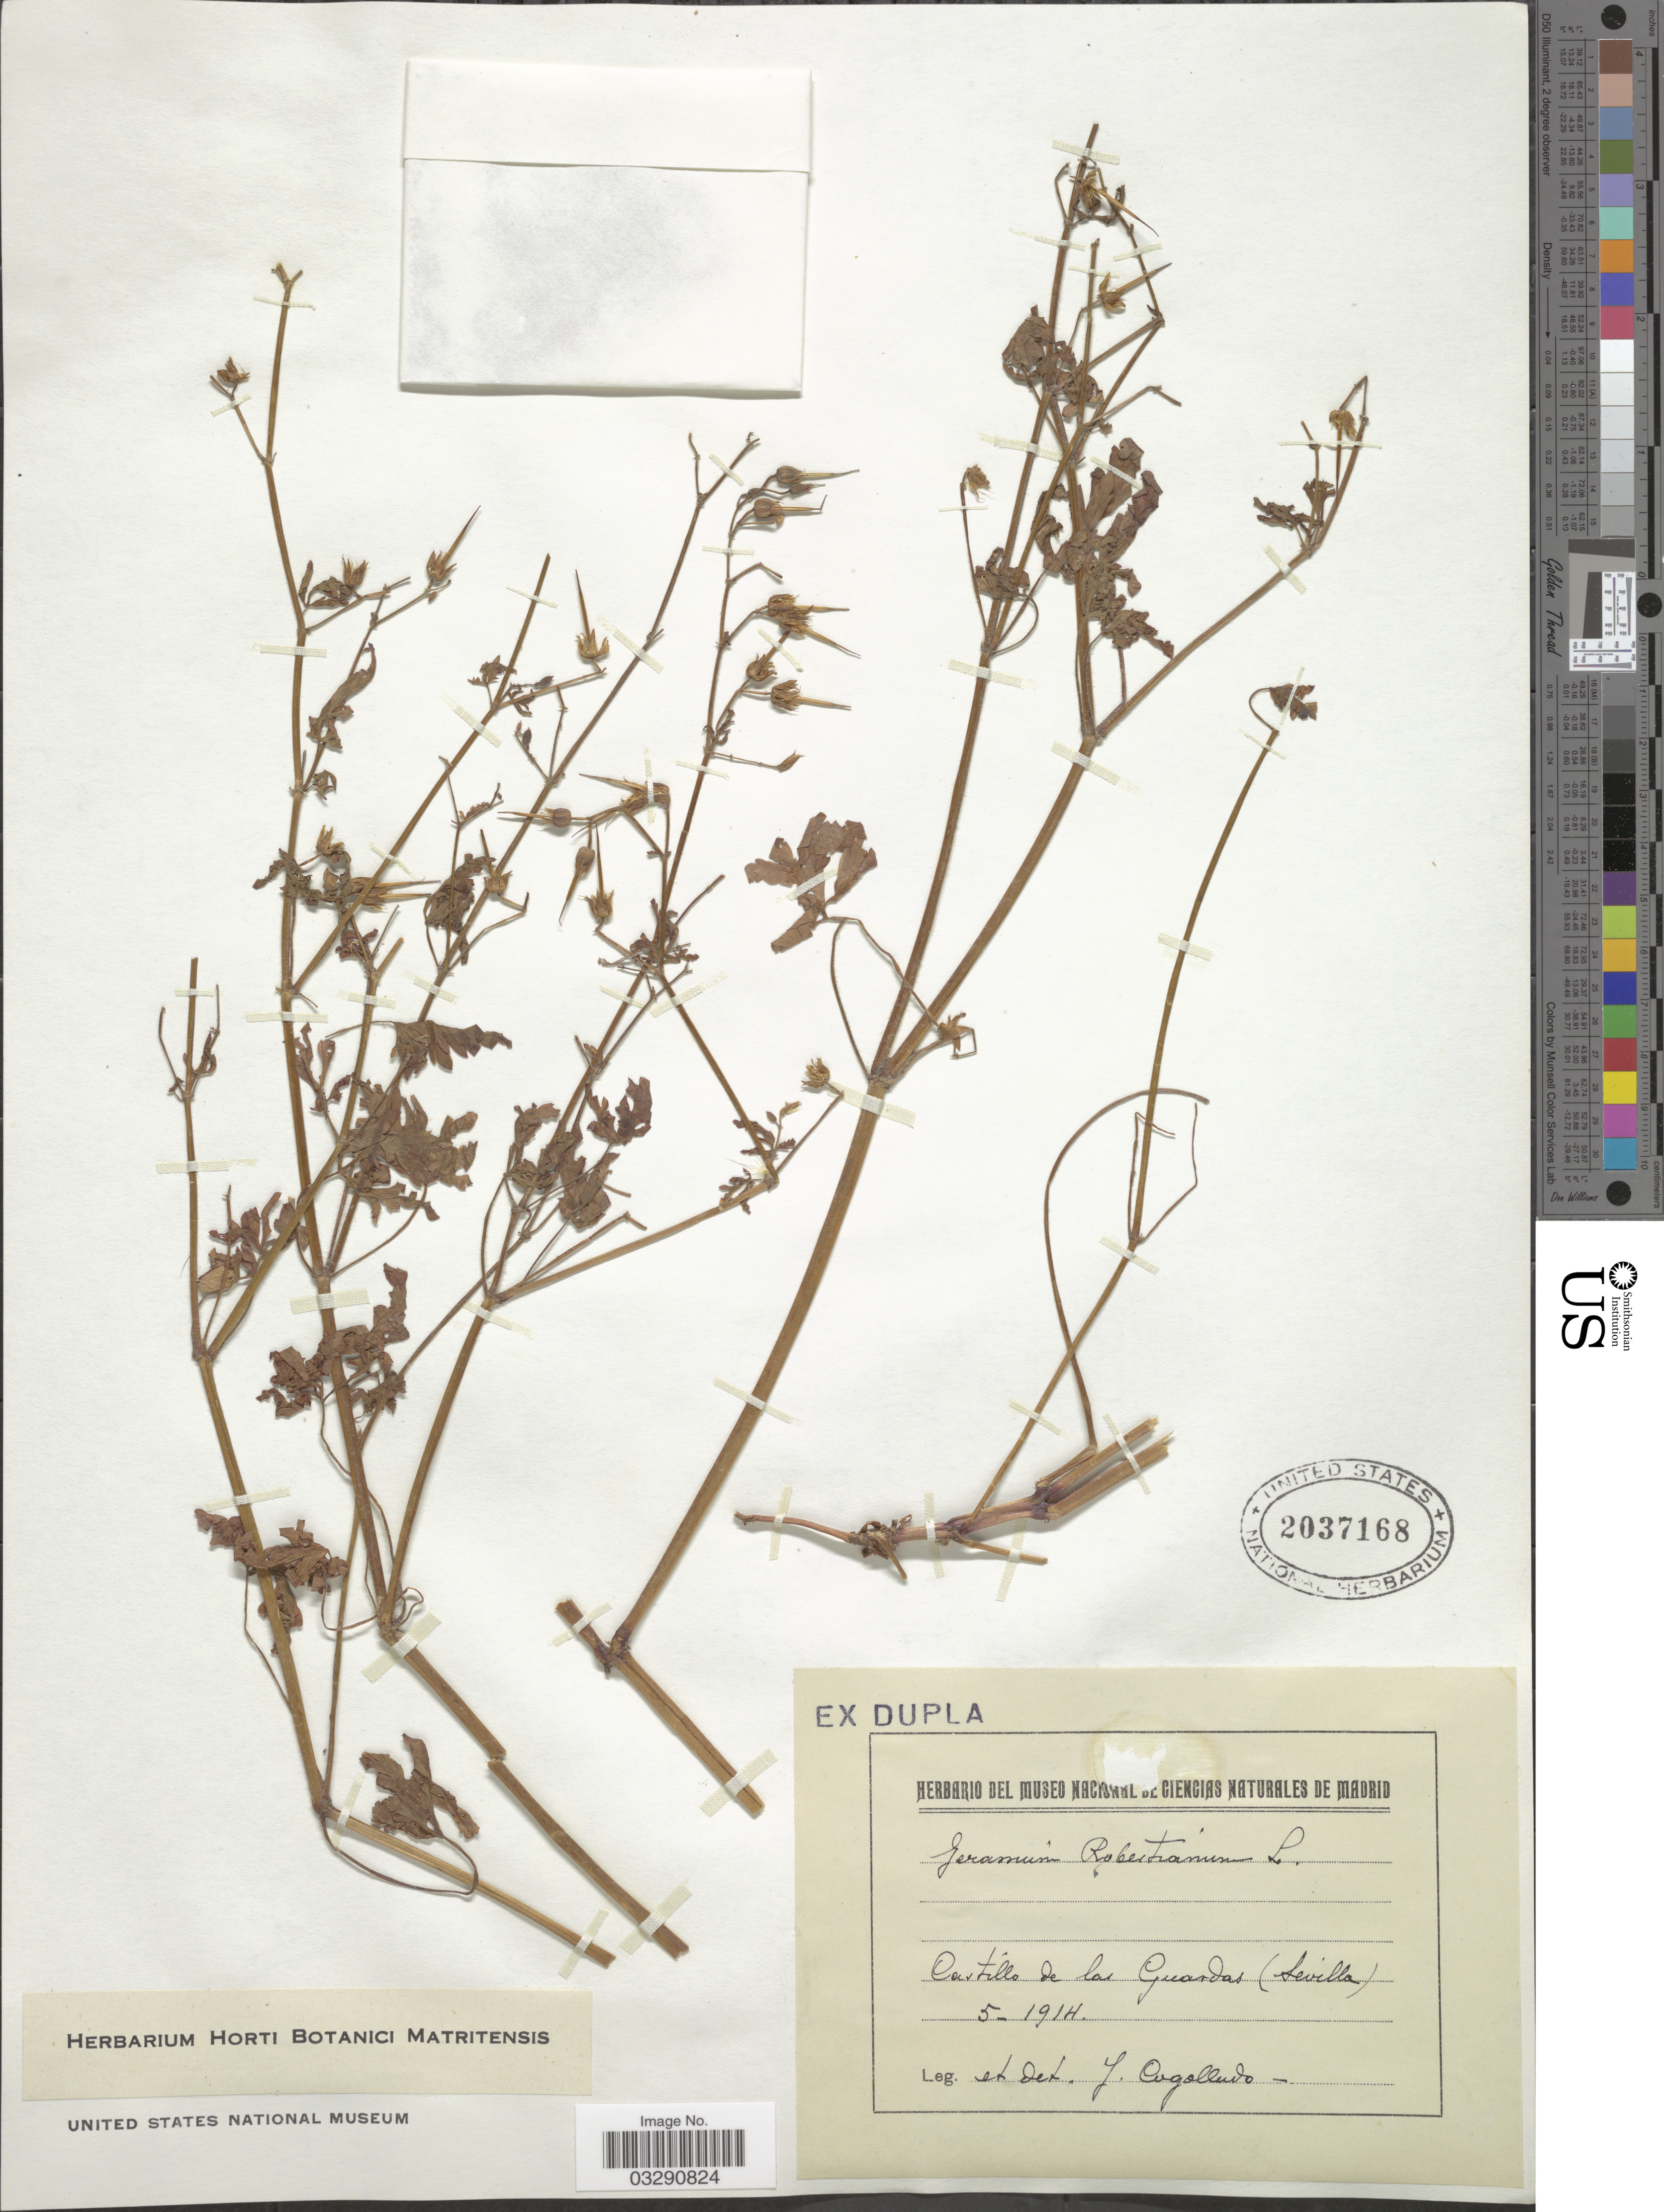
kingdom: Plantae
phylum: Tracheophyta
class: Magnoliopsida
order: Geraniales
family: Geraniaceae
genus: Geranium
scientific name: Geranium robertianum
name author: L.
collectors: J. Cogolludo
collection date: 1914-05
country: Spain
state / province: Madrid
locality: Castillo de las Guardas (Sevilla).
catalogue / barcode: US 2037168